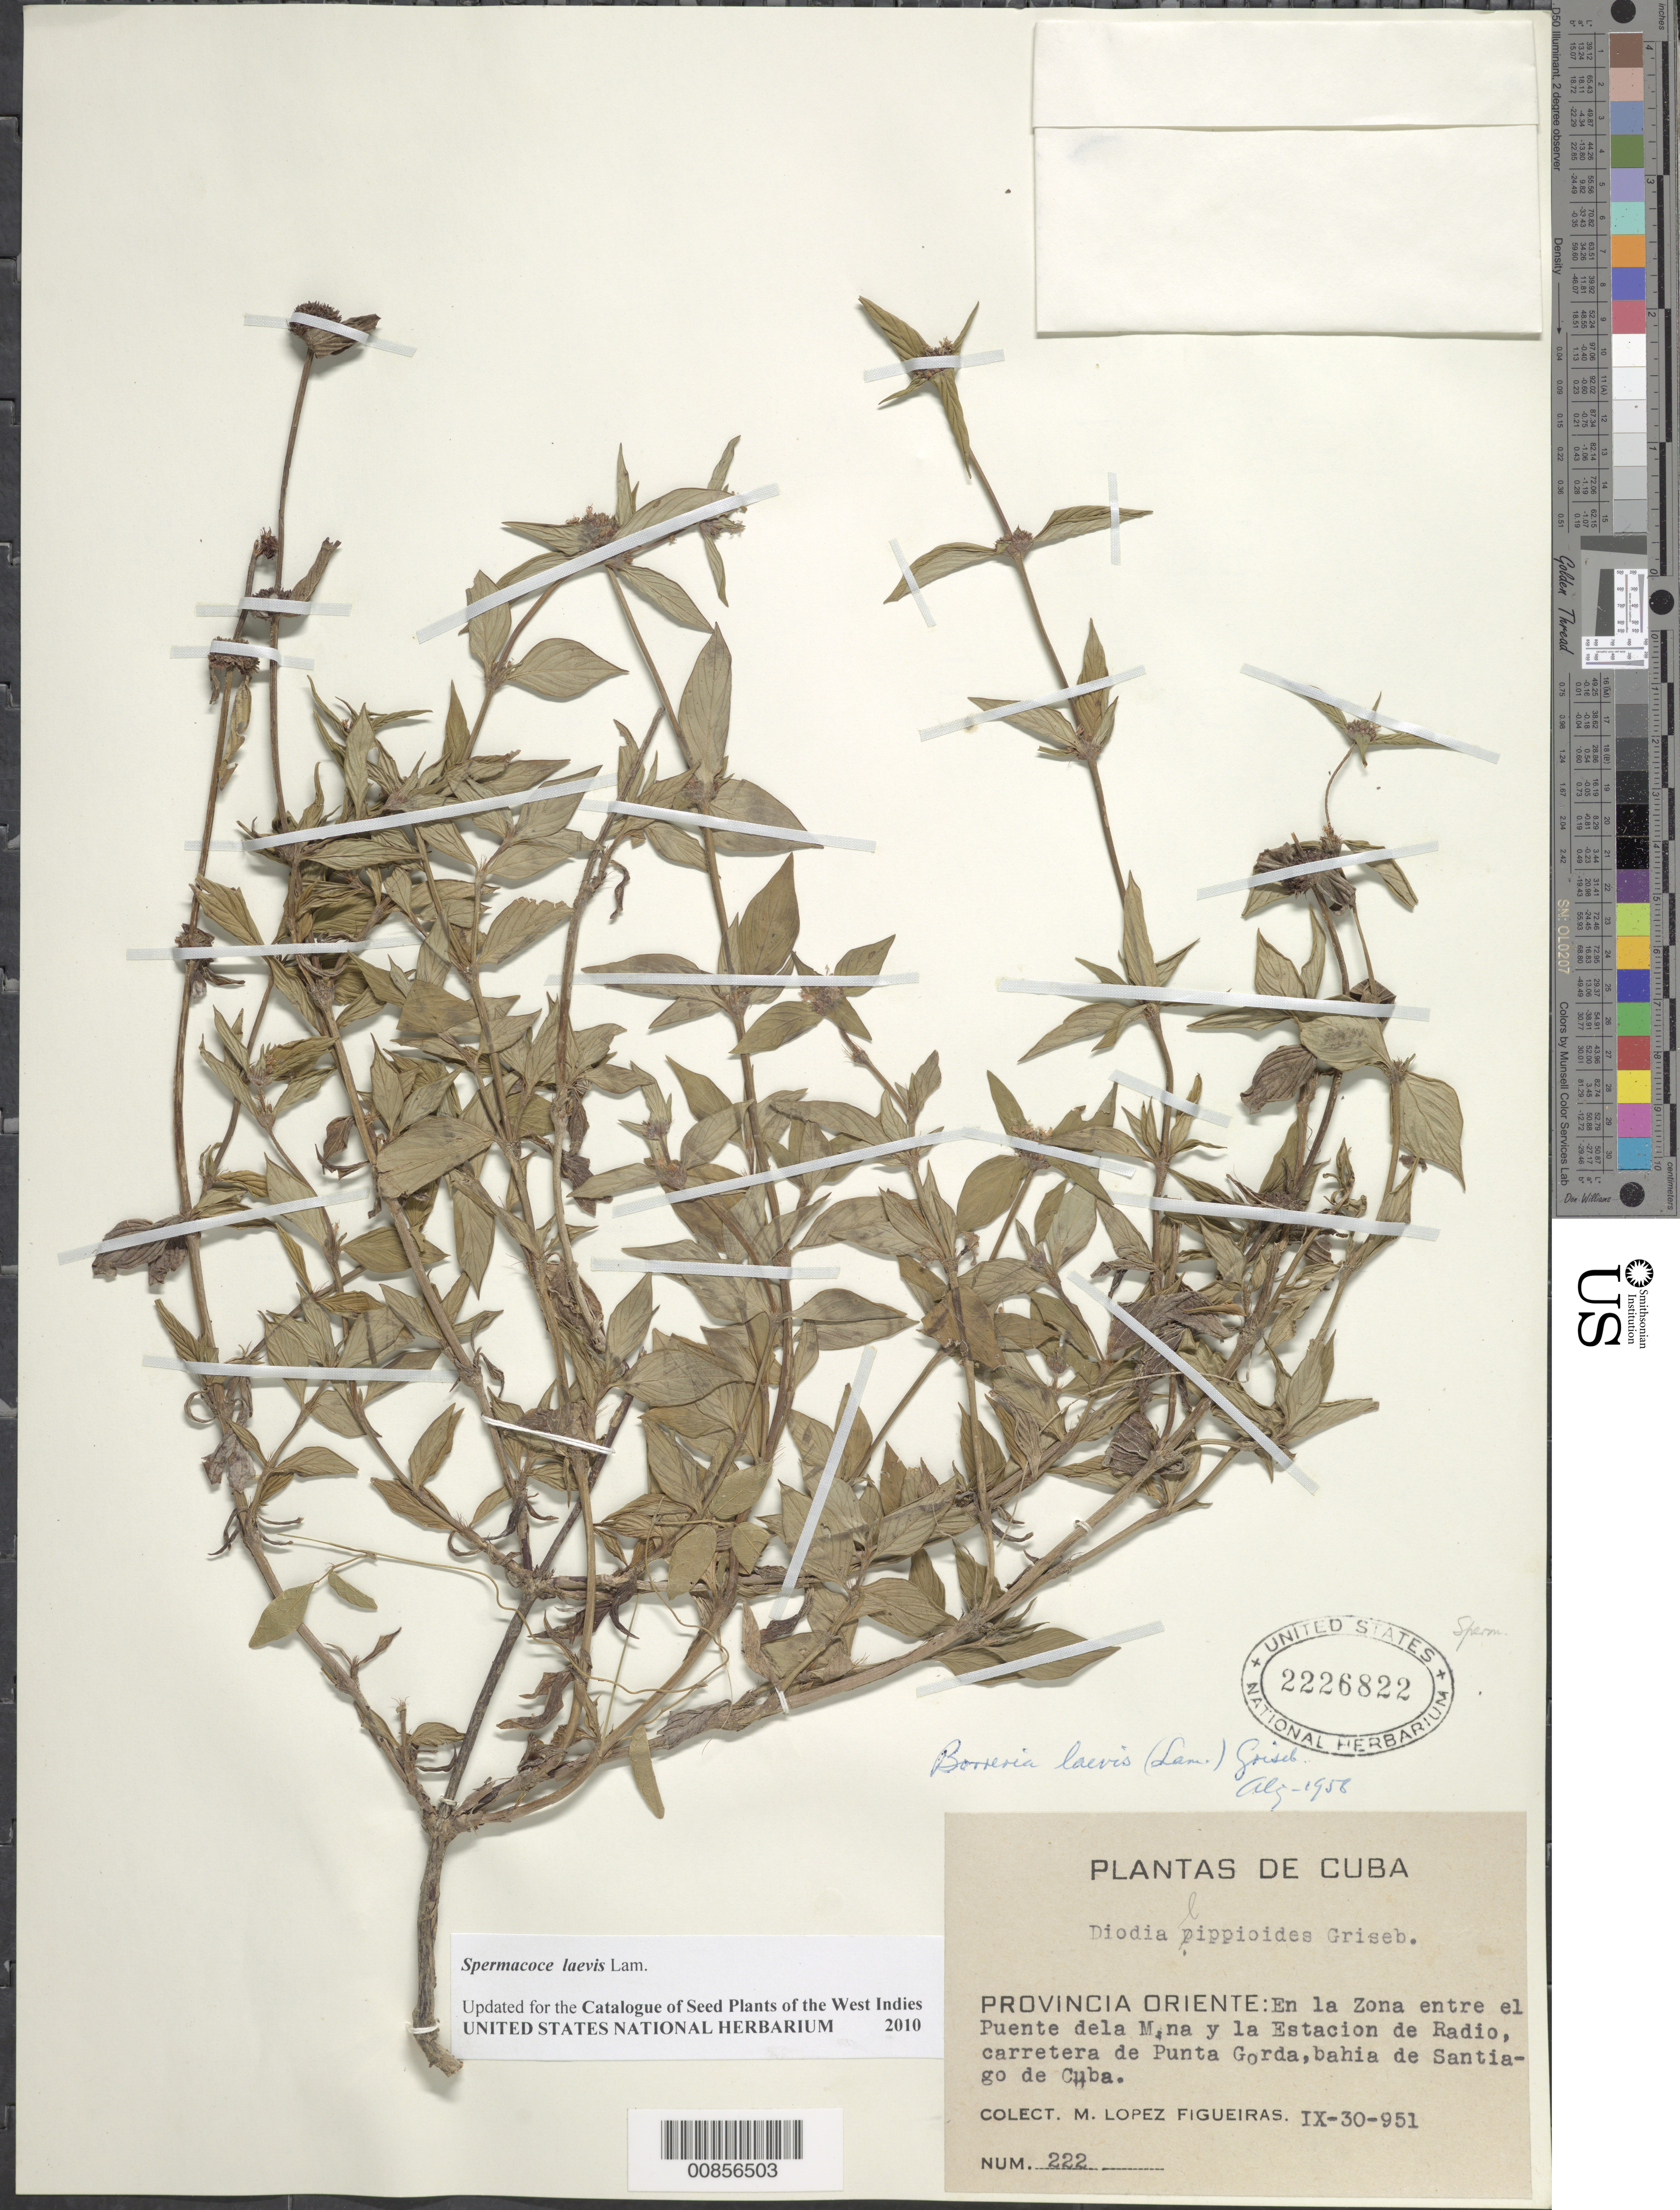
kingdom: Plantae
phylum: Tracheophyta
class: Magnoliopsida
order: Gentianales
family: Rubiaceae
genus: Spermacoce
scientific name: Spermacoce laevis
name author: Lam.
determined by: Liogier, Alain H.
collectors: M. López Figueiras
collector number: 222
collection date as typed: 30 Sep 1951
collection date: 1951-09-30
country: Cuba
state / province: Oriente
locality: En la Zona entre el Puente dela M-na (sp?) y la Estacion de Radio, carretera de Punta Gorda, bahia de Santiago de Cuba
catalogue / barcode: US 2226822